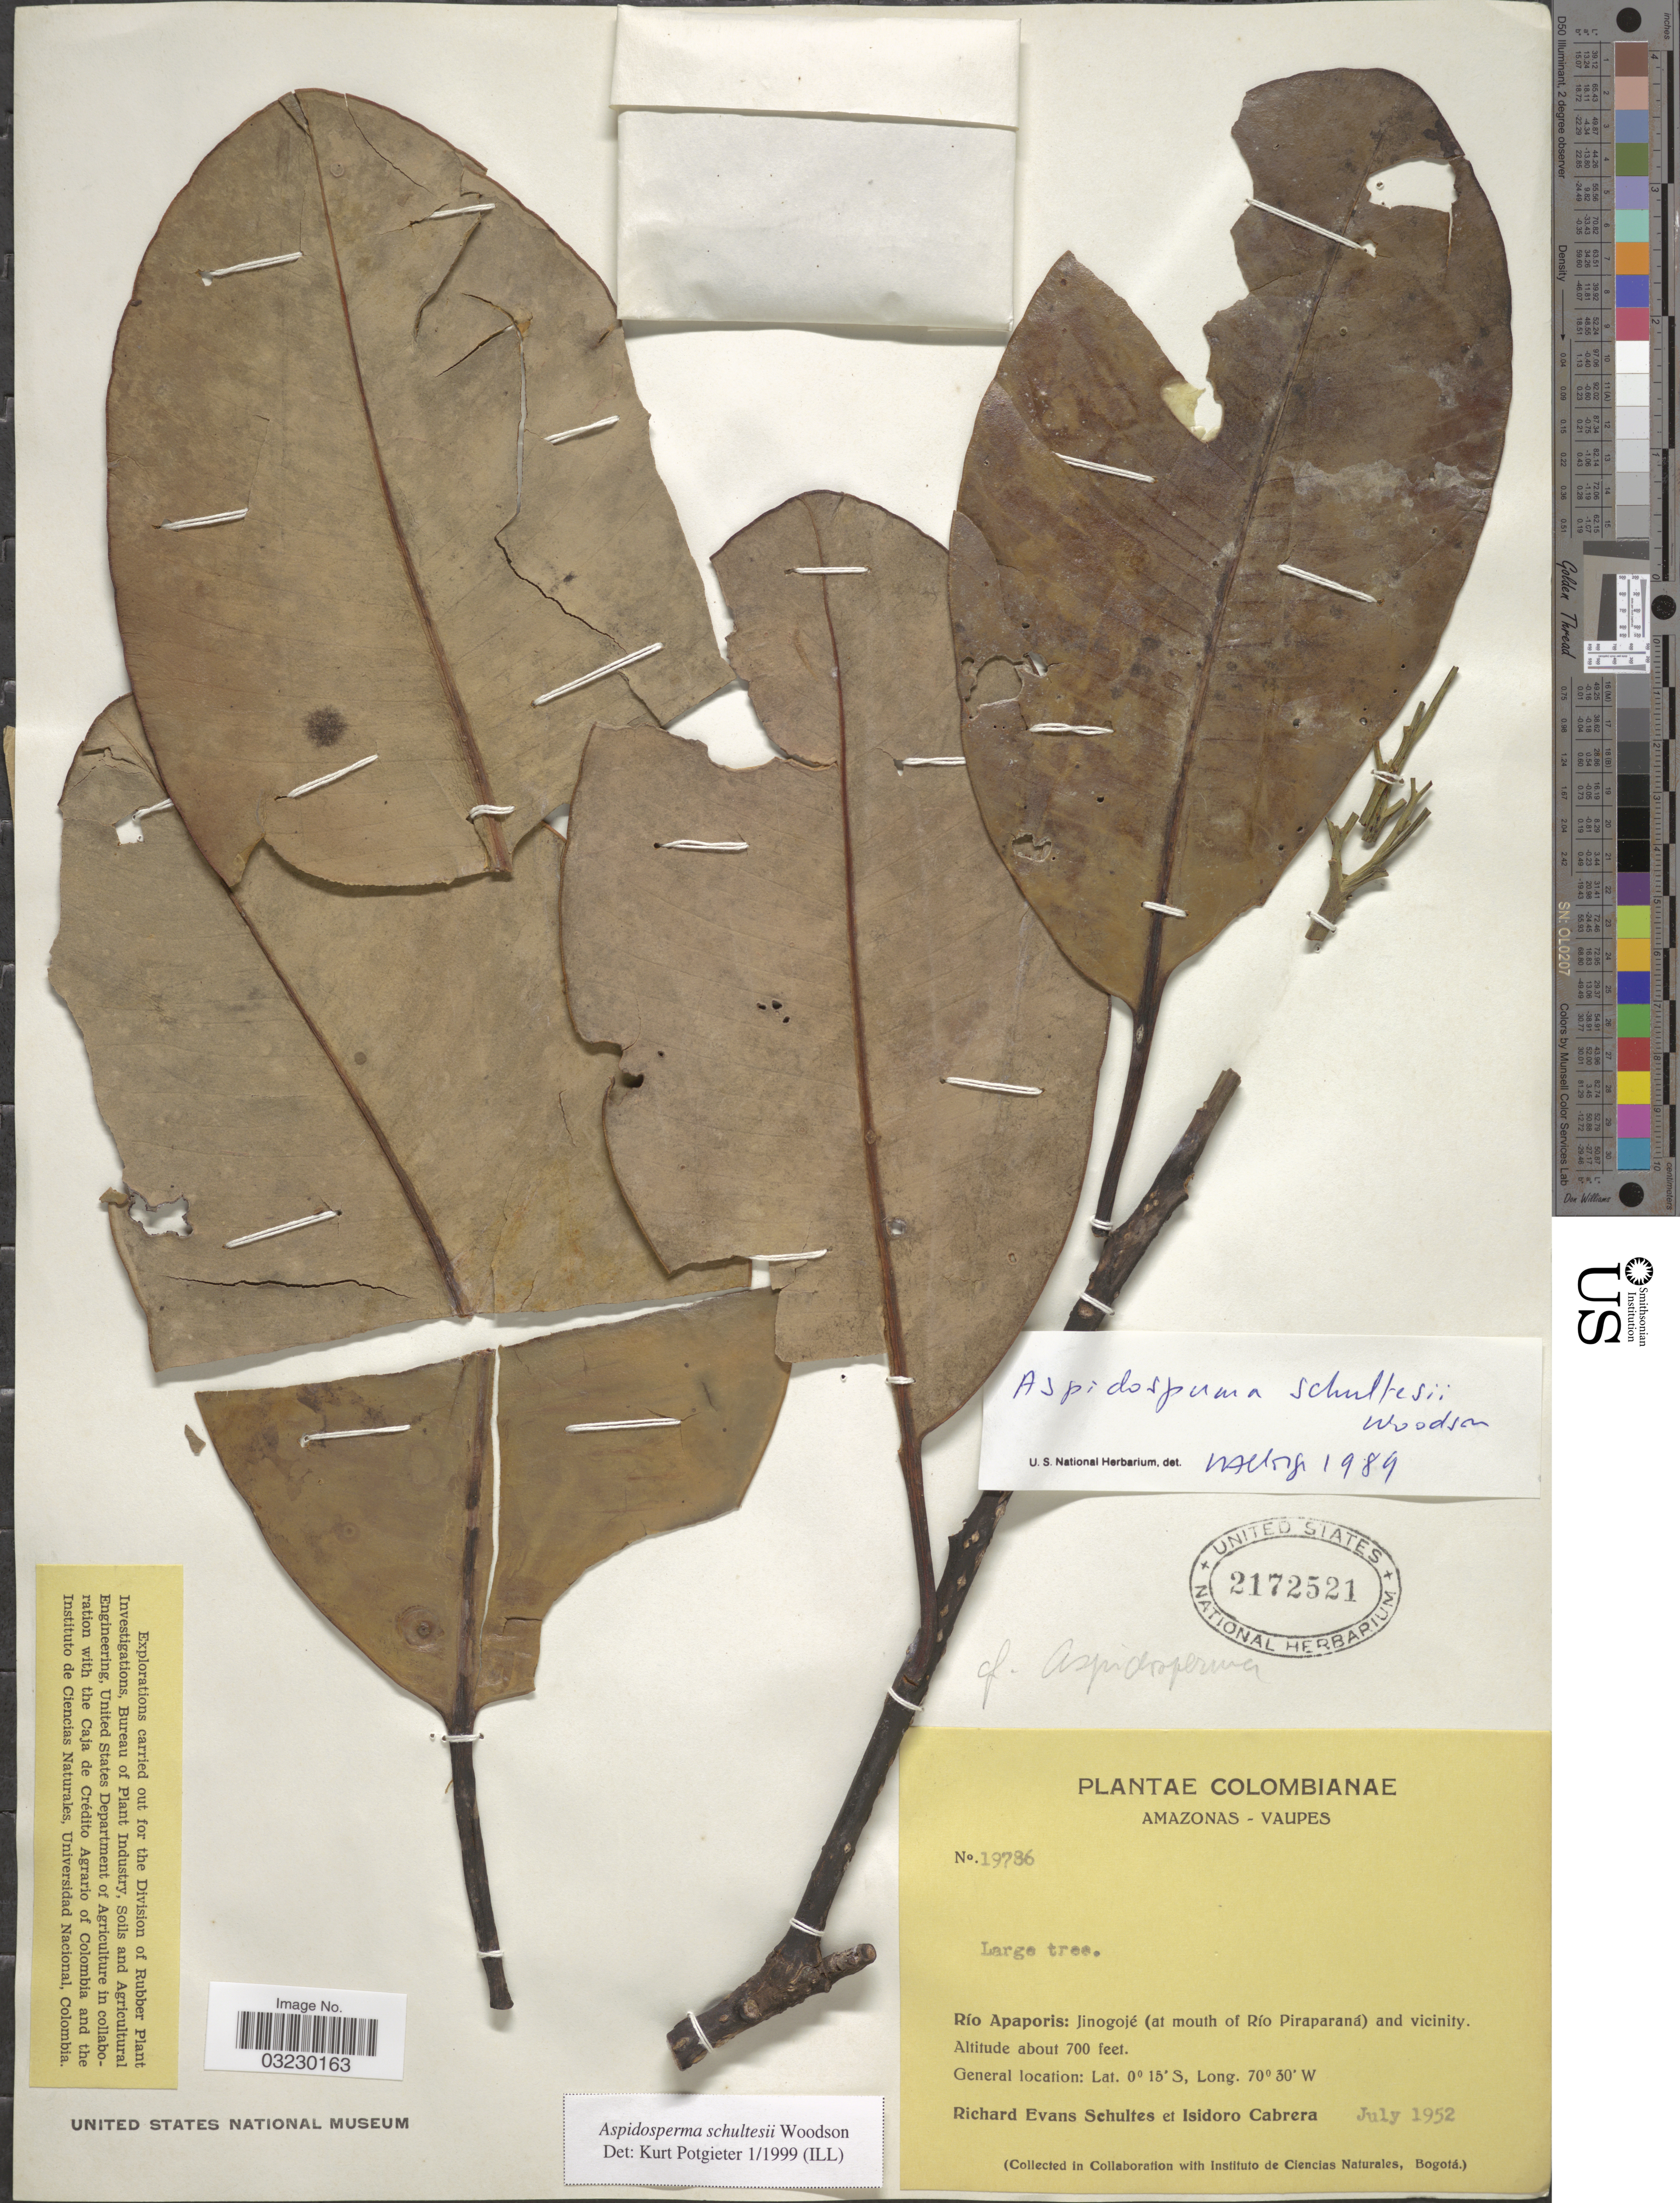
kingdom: Plantae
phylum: Tracheophyta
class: Magnoliopsida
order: Gentianales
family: Apocynaceae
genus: Aspidosperma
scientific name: Aspidosperma schultesii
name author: Woodson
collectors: R. E. Schultes & I. Cabrera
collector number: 19786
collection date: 1952-07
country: Colombia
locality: Amazonas-Vaupes. Río Apaporis: Jinogojé (at mouth of Río Piraparaná) and vicinity.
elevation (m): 213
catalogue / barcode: US 2172521